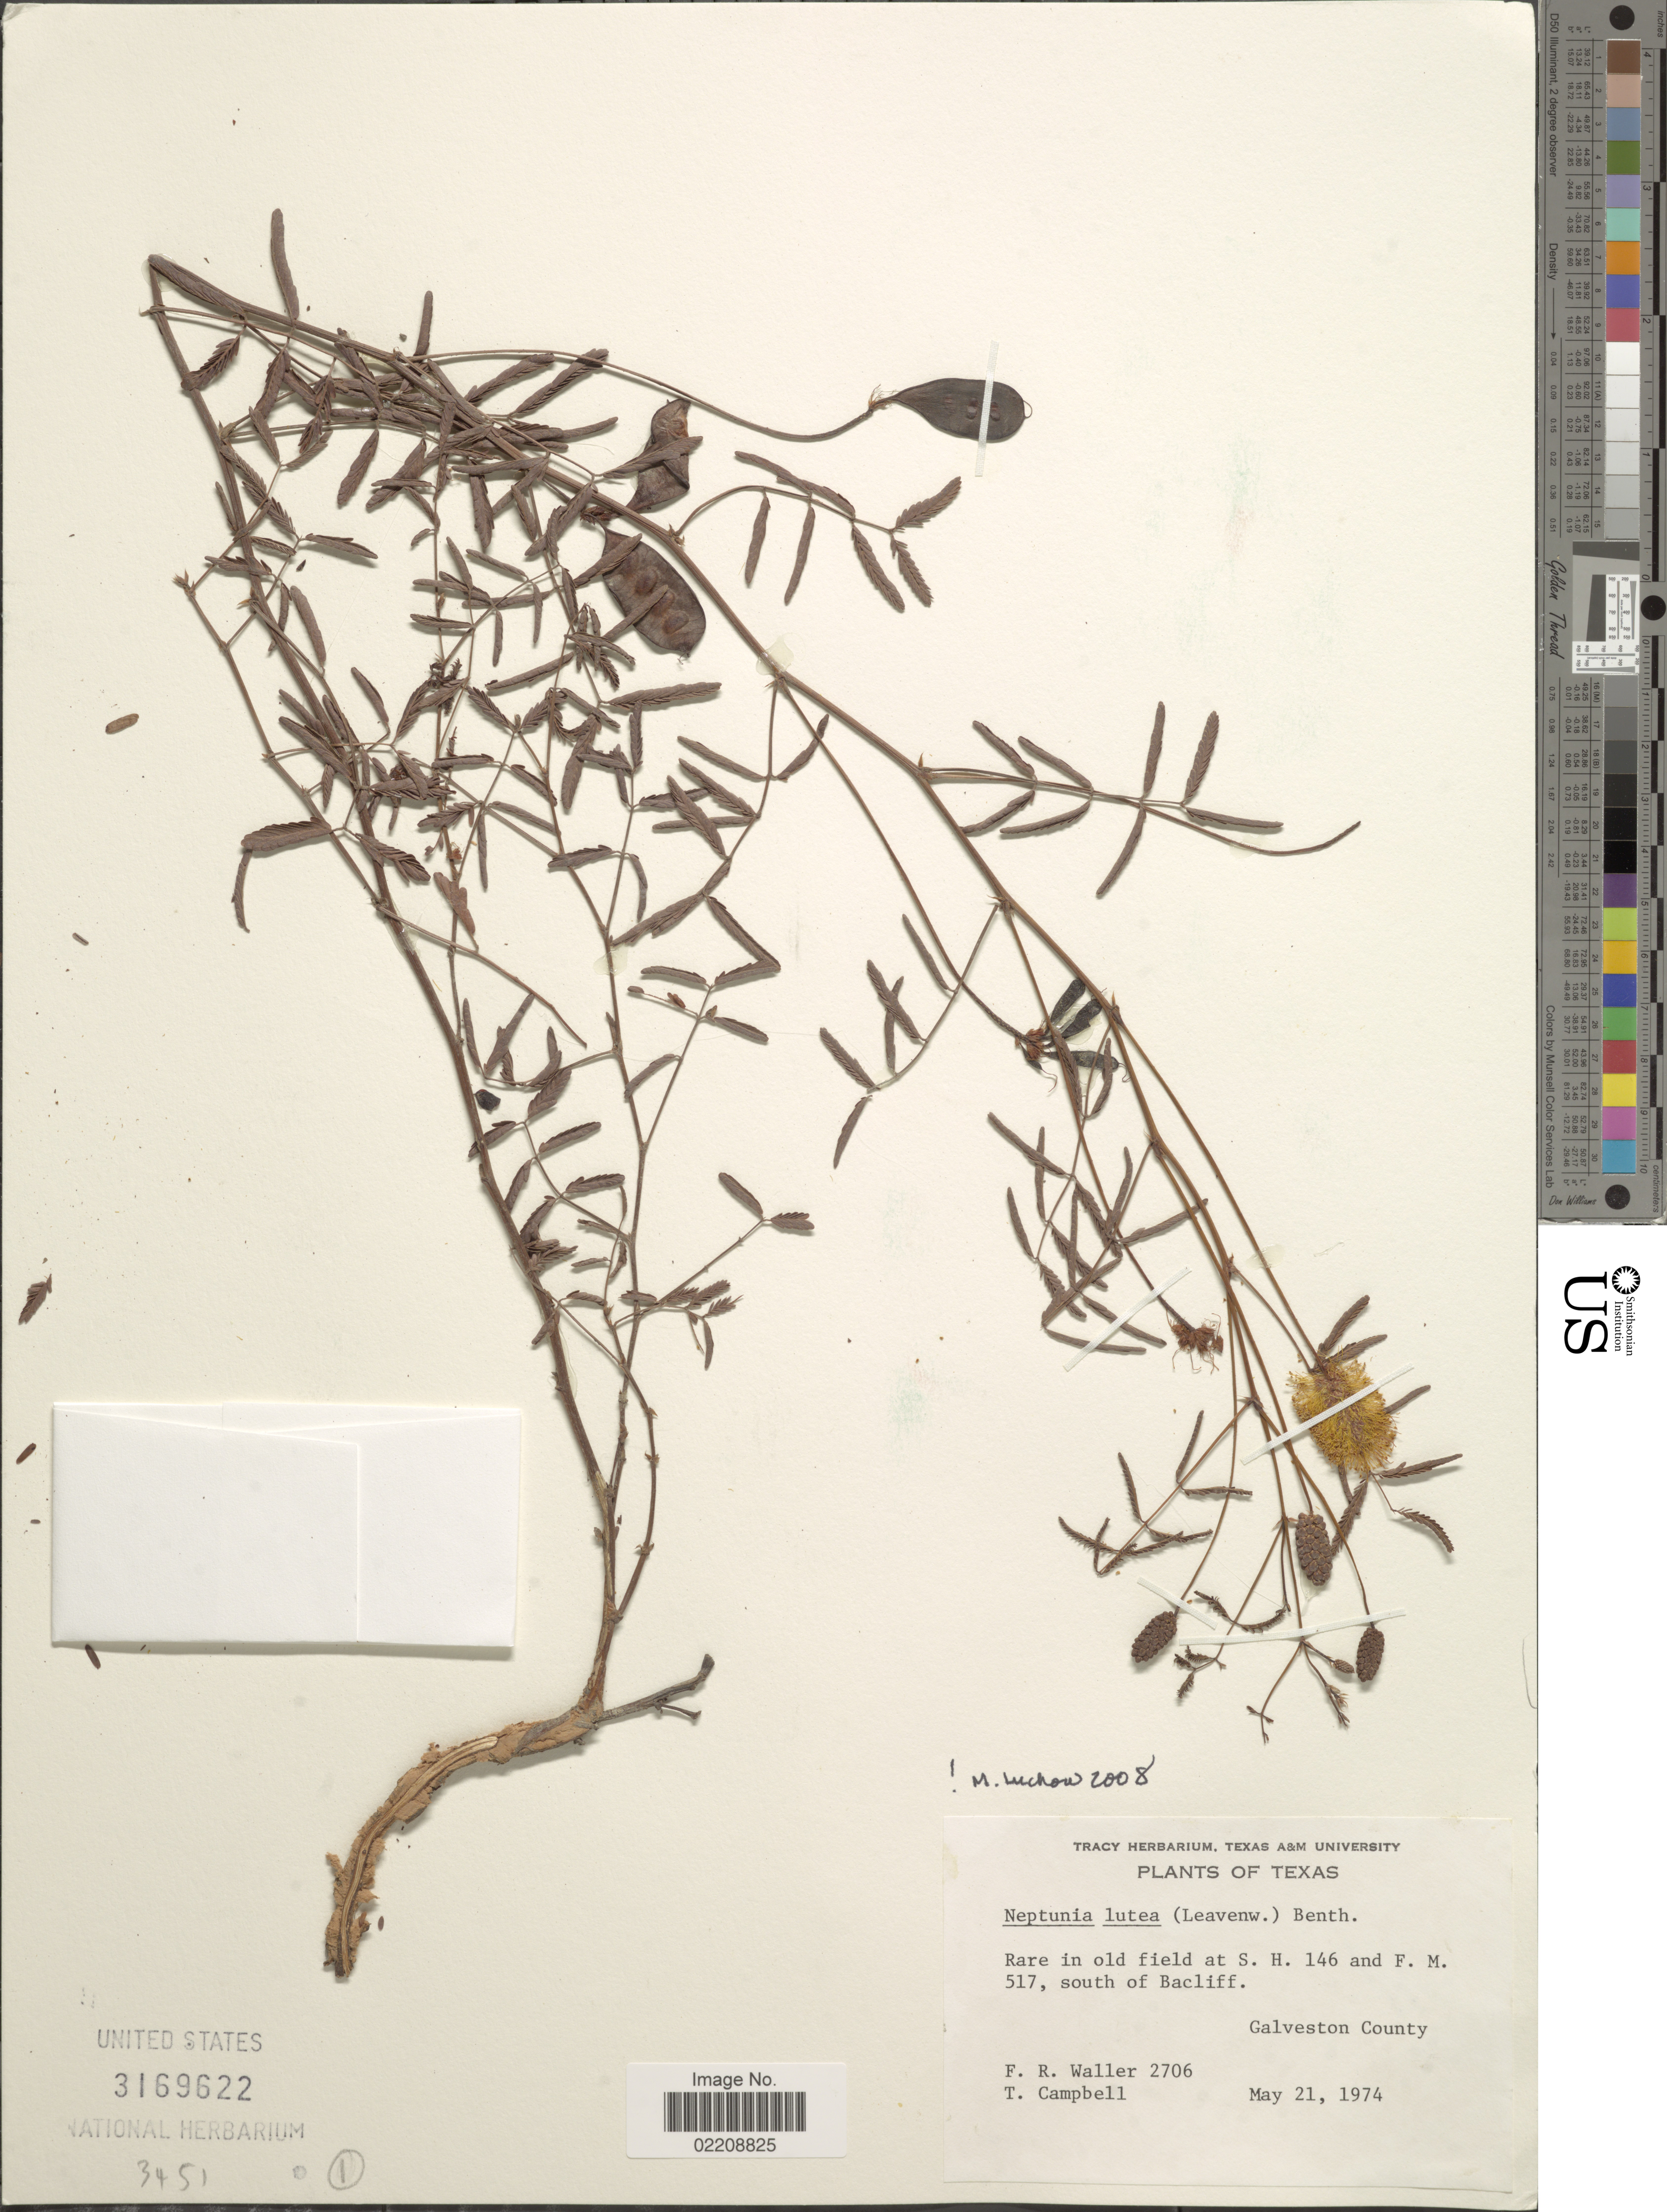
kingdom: Plantae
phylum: Tracheophyta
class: Magnoliopsida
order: Fabales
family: Fabaceae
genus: Neptunia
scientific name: Neptunia lutea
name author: (Leavenw.) Benth.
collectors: F. R. Waller & T. Campbell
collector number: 2706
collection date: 1974-05-21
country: United States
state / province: Texas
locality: S. H. 146 and F. M. 517, south of Bacliff, Galveston County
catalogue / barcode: US 3169622